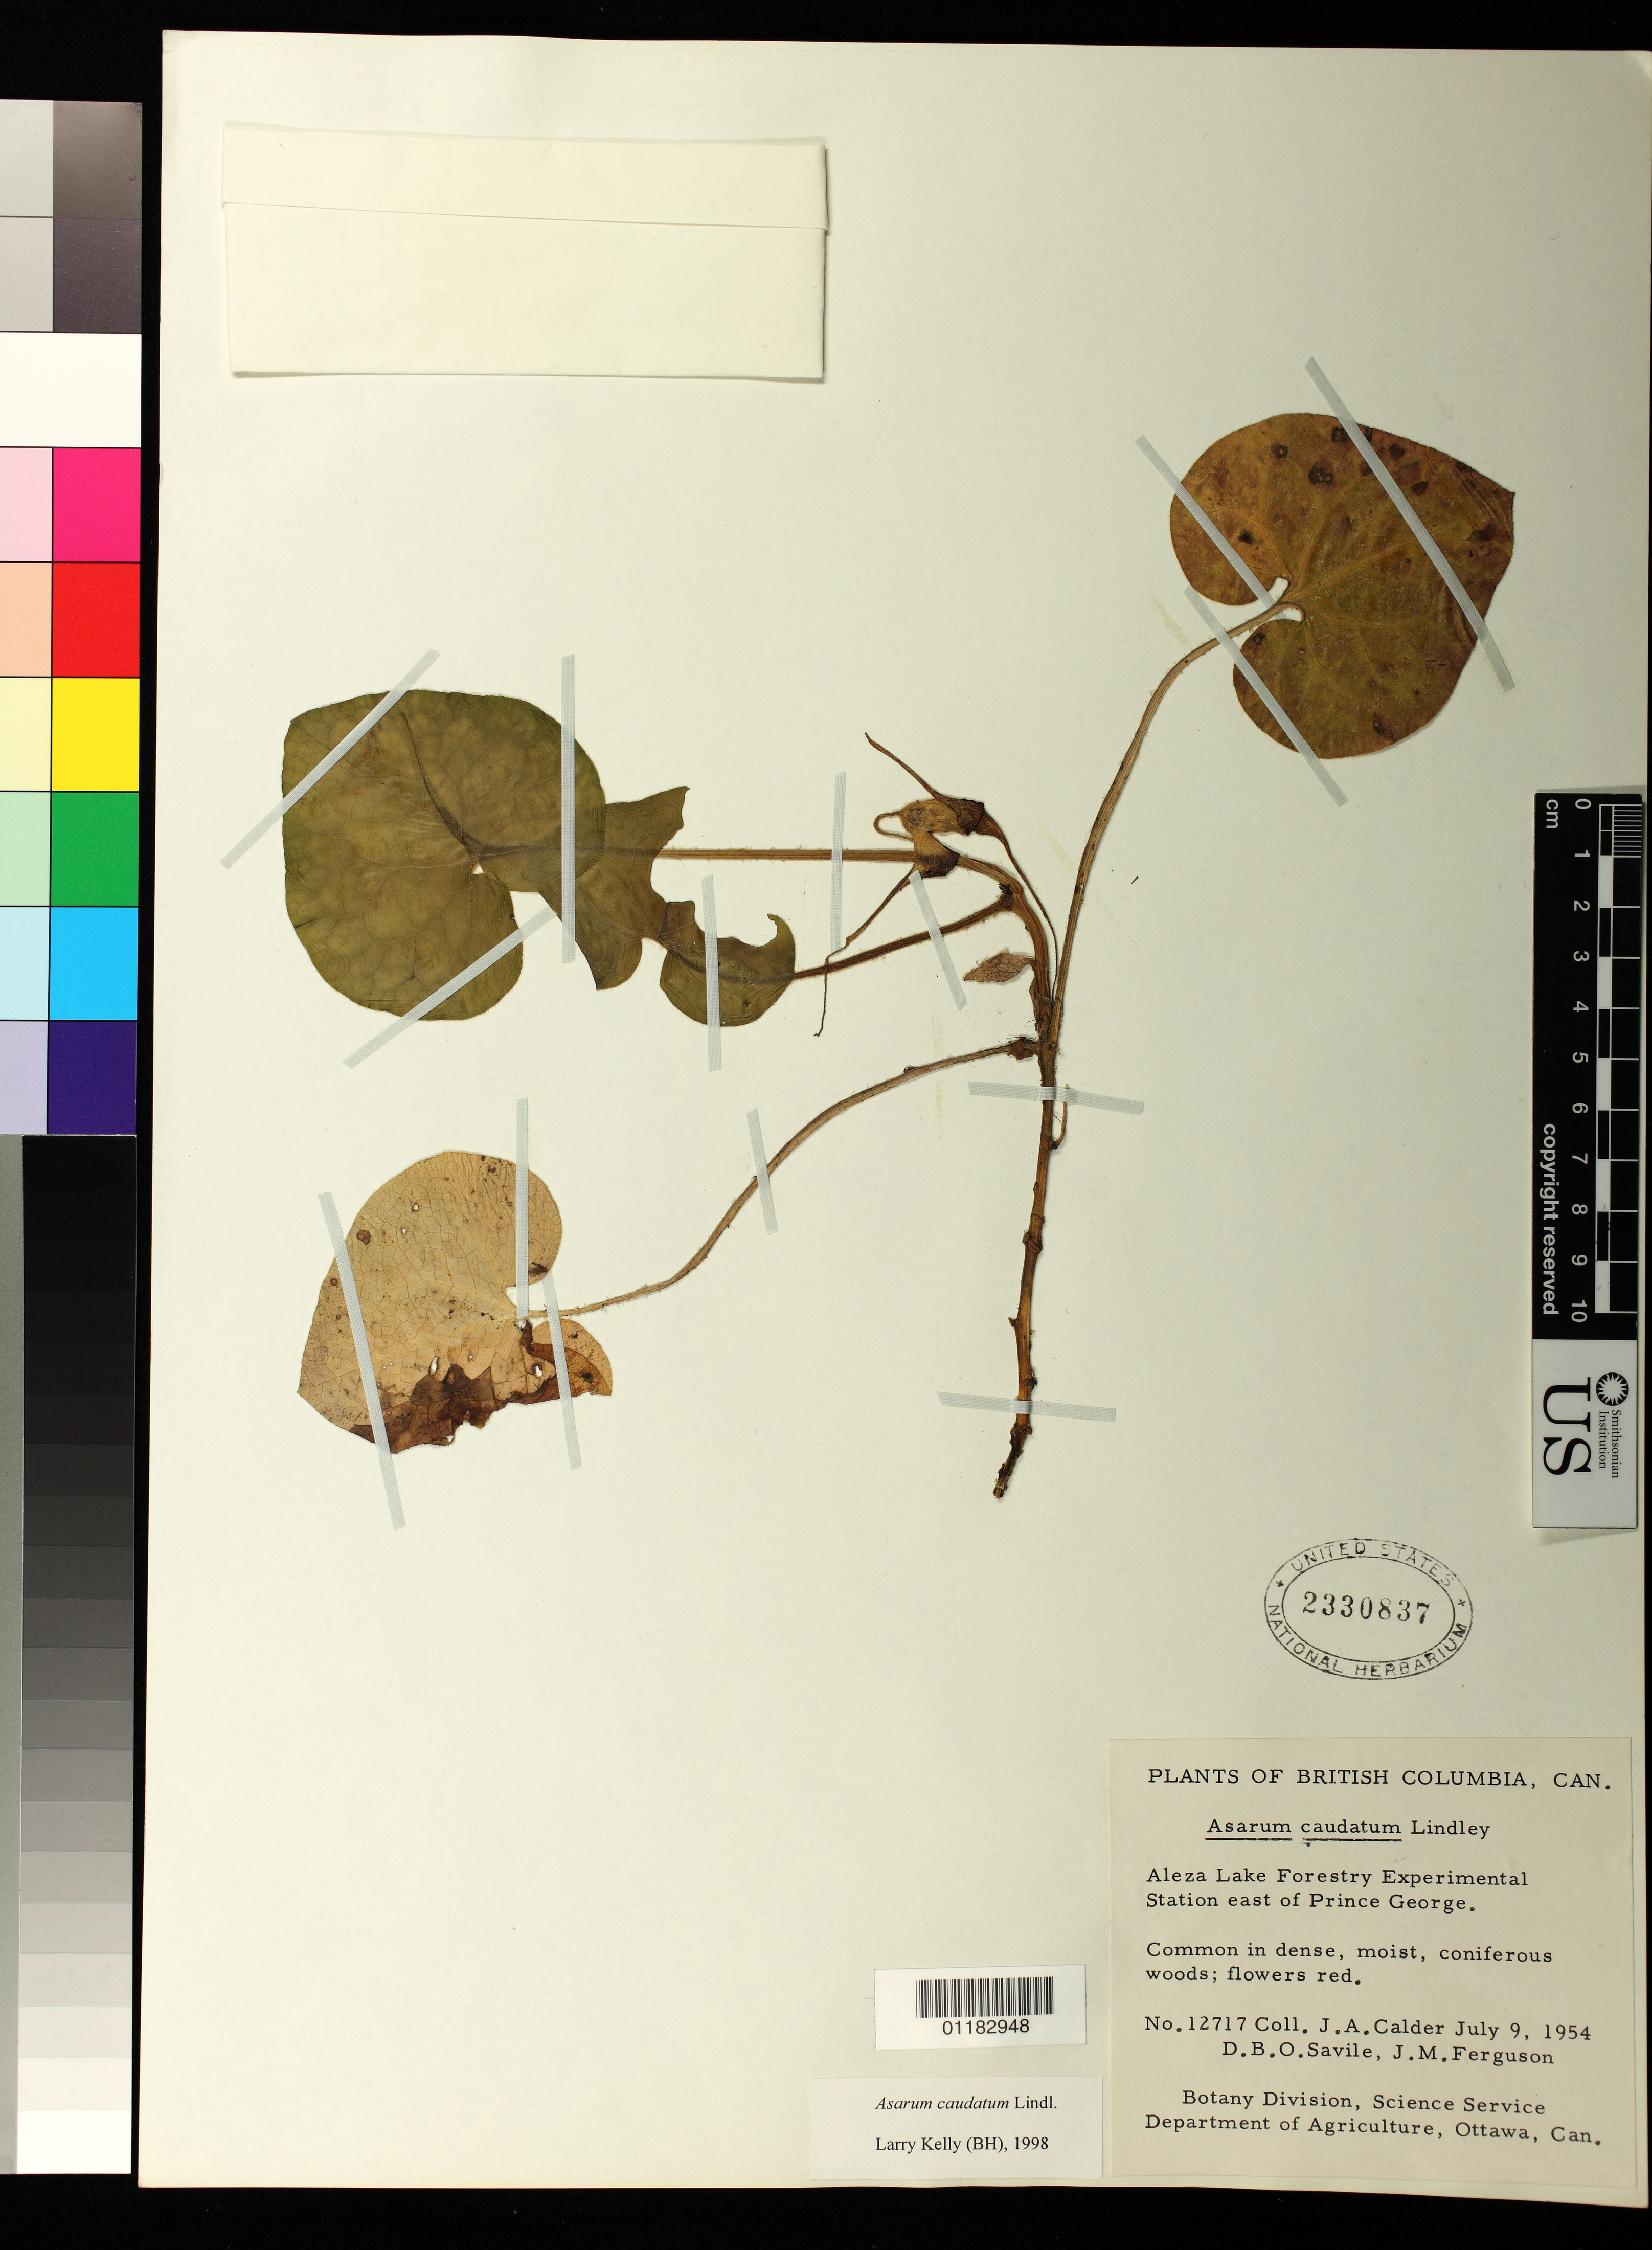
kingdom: Plantae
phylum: Tracheophyta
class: Magnoliopsida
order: Piperales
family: Aristolochiaceae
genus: Asarum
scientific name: Asarum canadense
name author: L.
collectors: J. A. Calder, D. Savile & J. M. Ferguson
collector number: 12717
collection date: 1954-07-09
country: Canada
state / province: British Columbia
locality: Aleza Lake Forestry Experimental Station east of Prince George.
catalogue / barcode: US 2330837